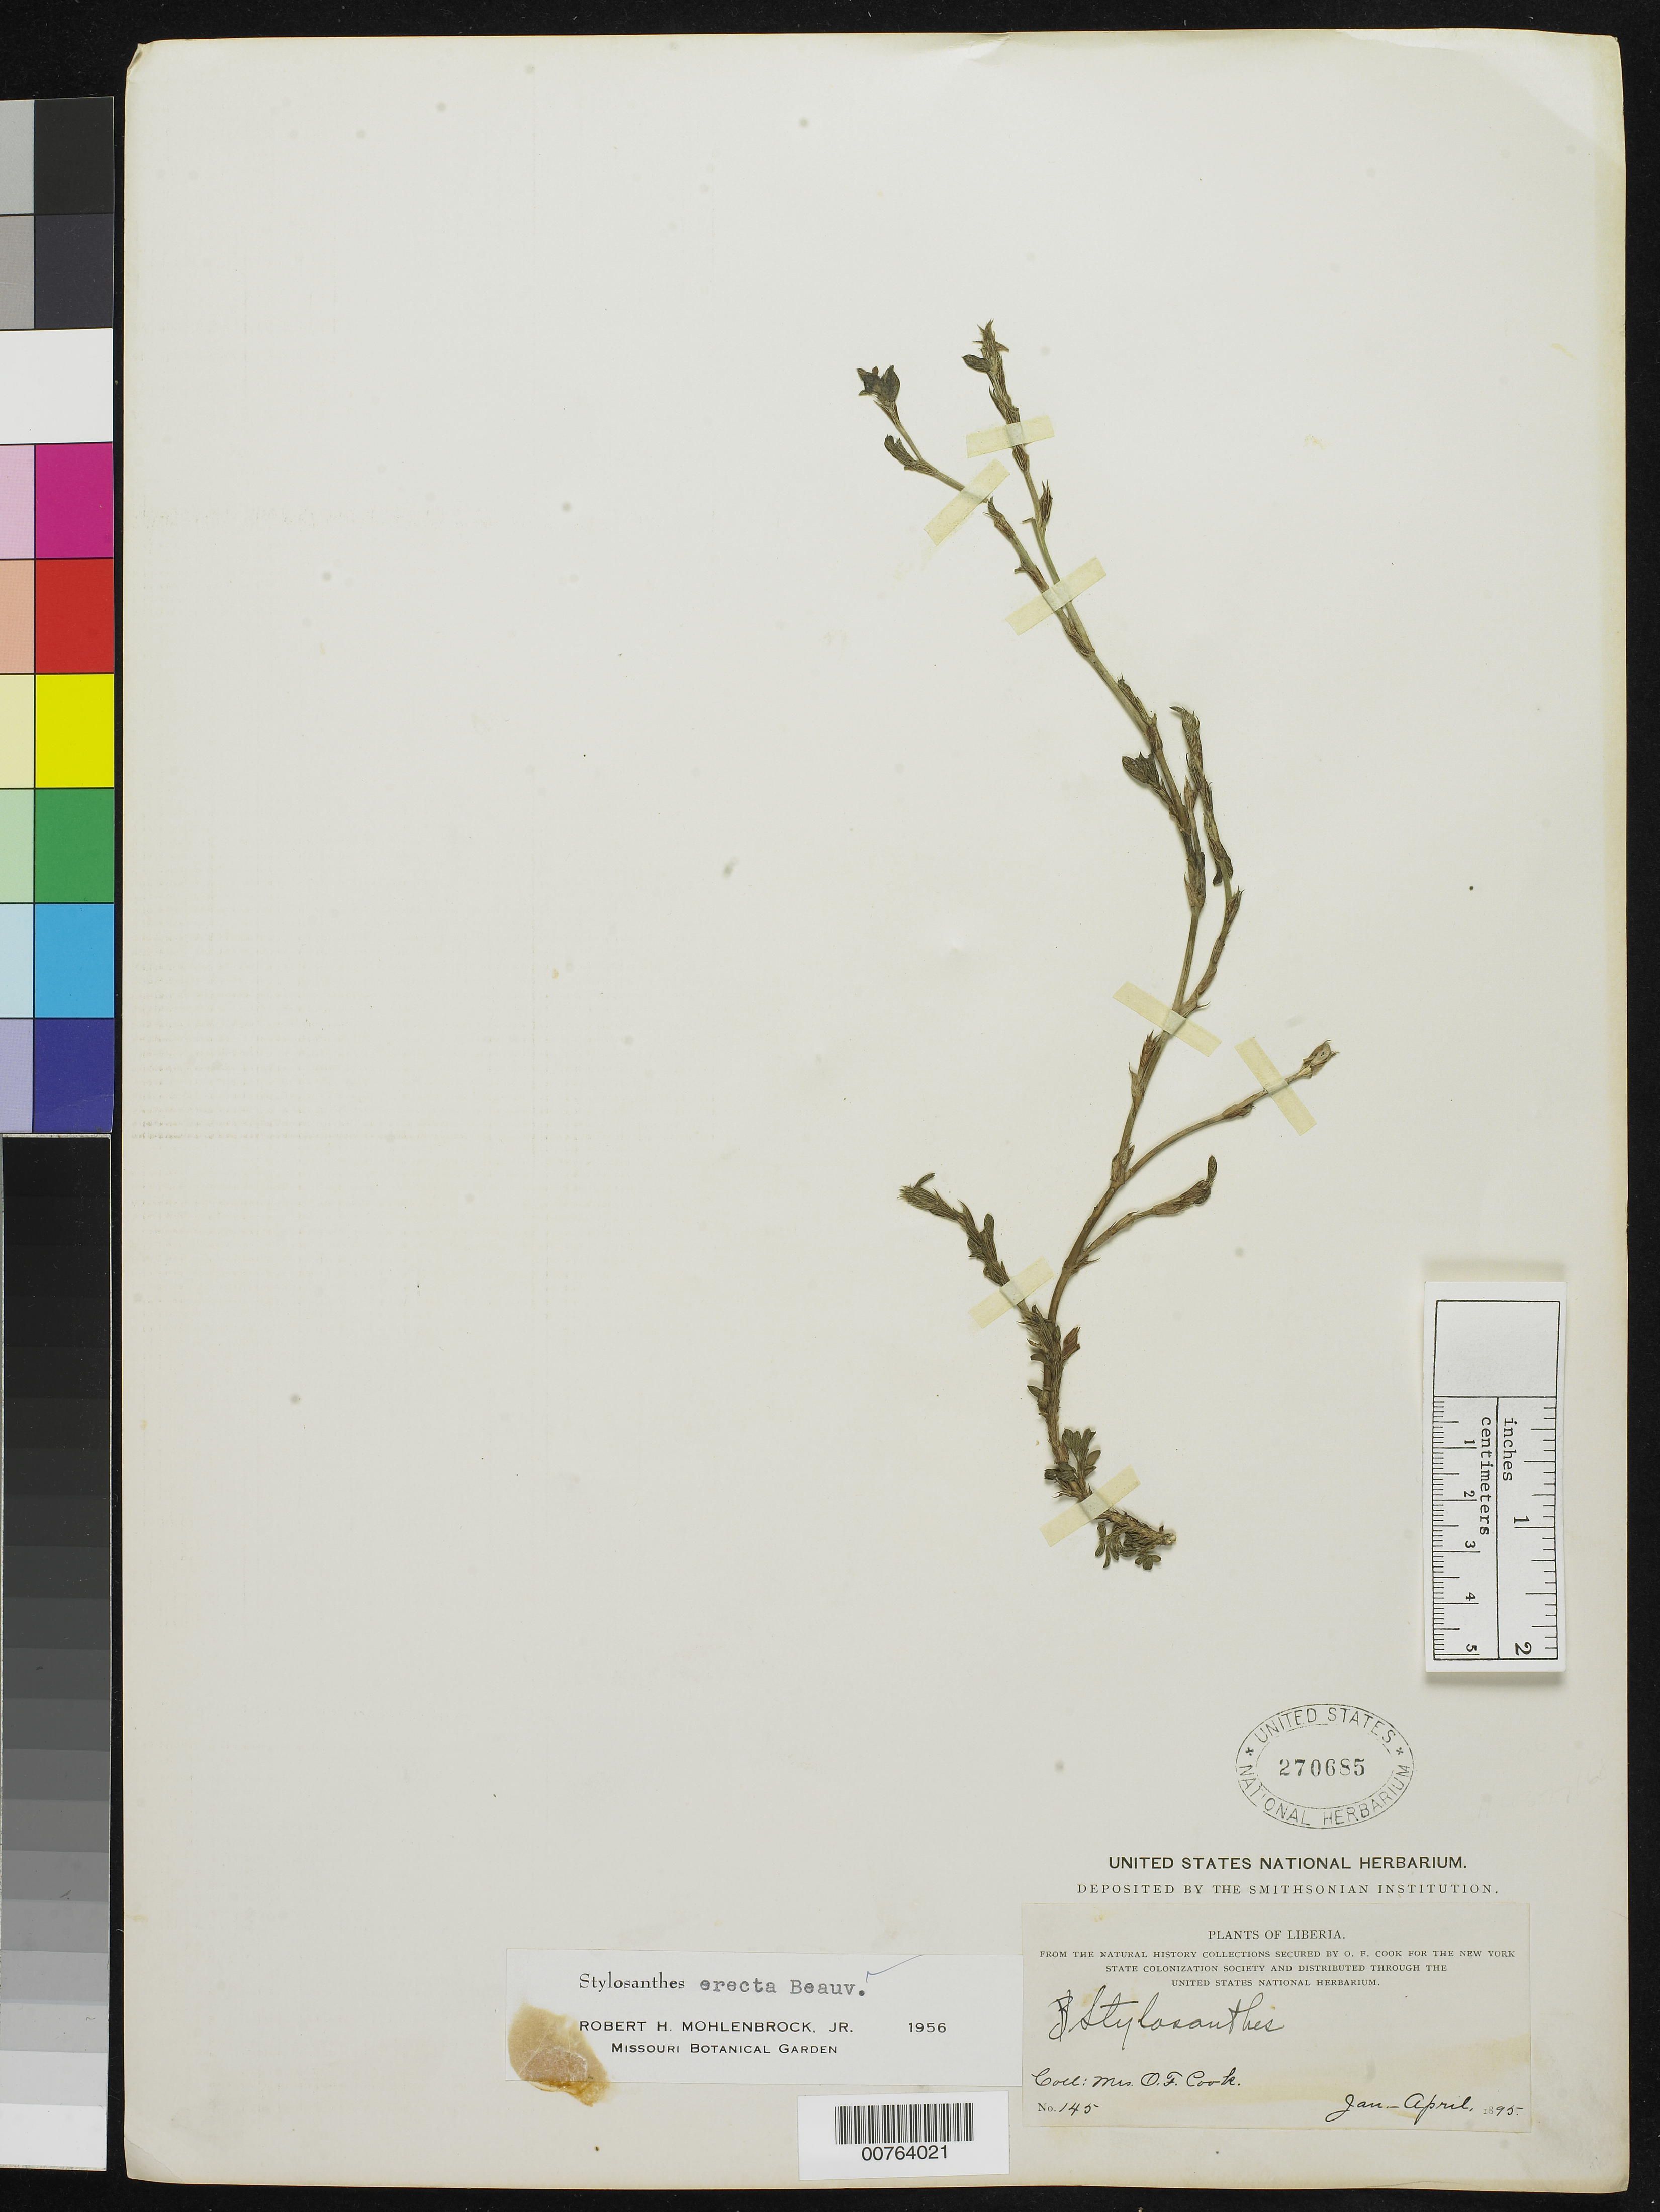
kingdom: Plantae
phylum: Tracheophyta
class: Magnoliopsida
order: Fabales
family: Fabaceae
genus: Stylosanthes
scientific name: Stylosanthes erecta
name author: P. Beauv.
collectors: Alice C. Cook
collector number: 145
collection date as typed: Jan 1895 to -- Apr 1895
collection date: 1895-01/1895-04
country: Liberia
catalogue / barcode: US 270685